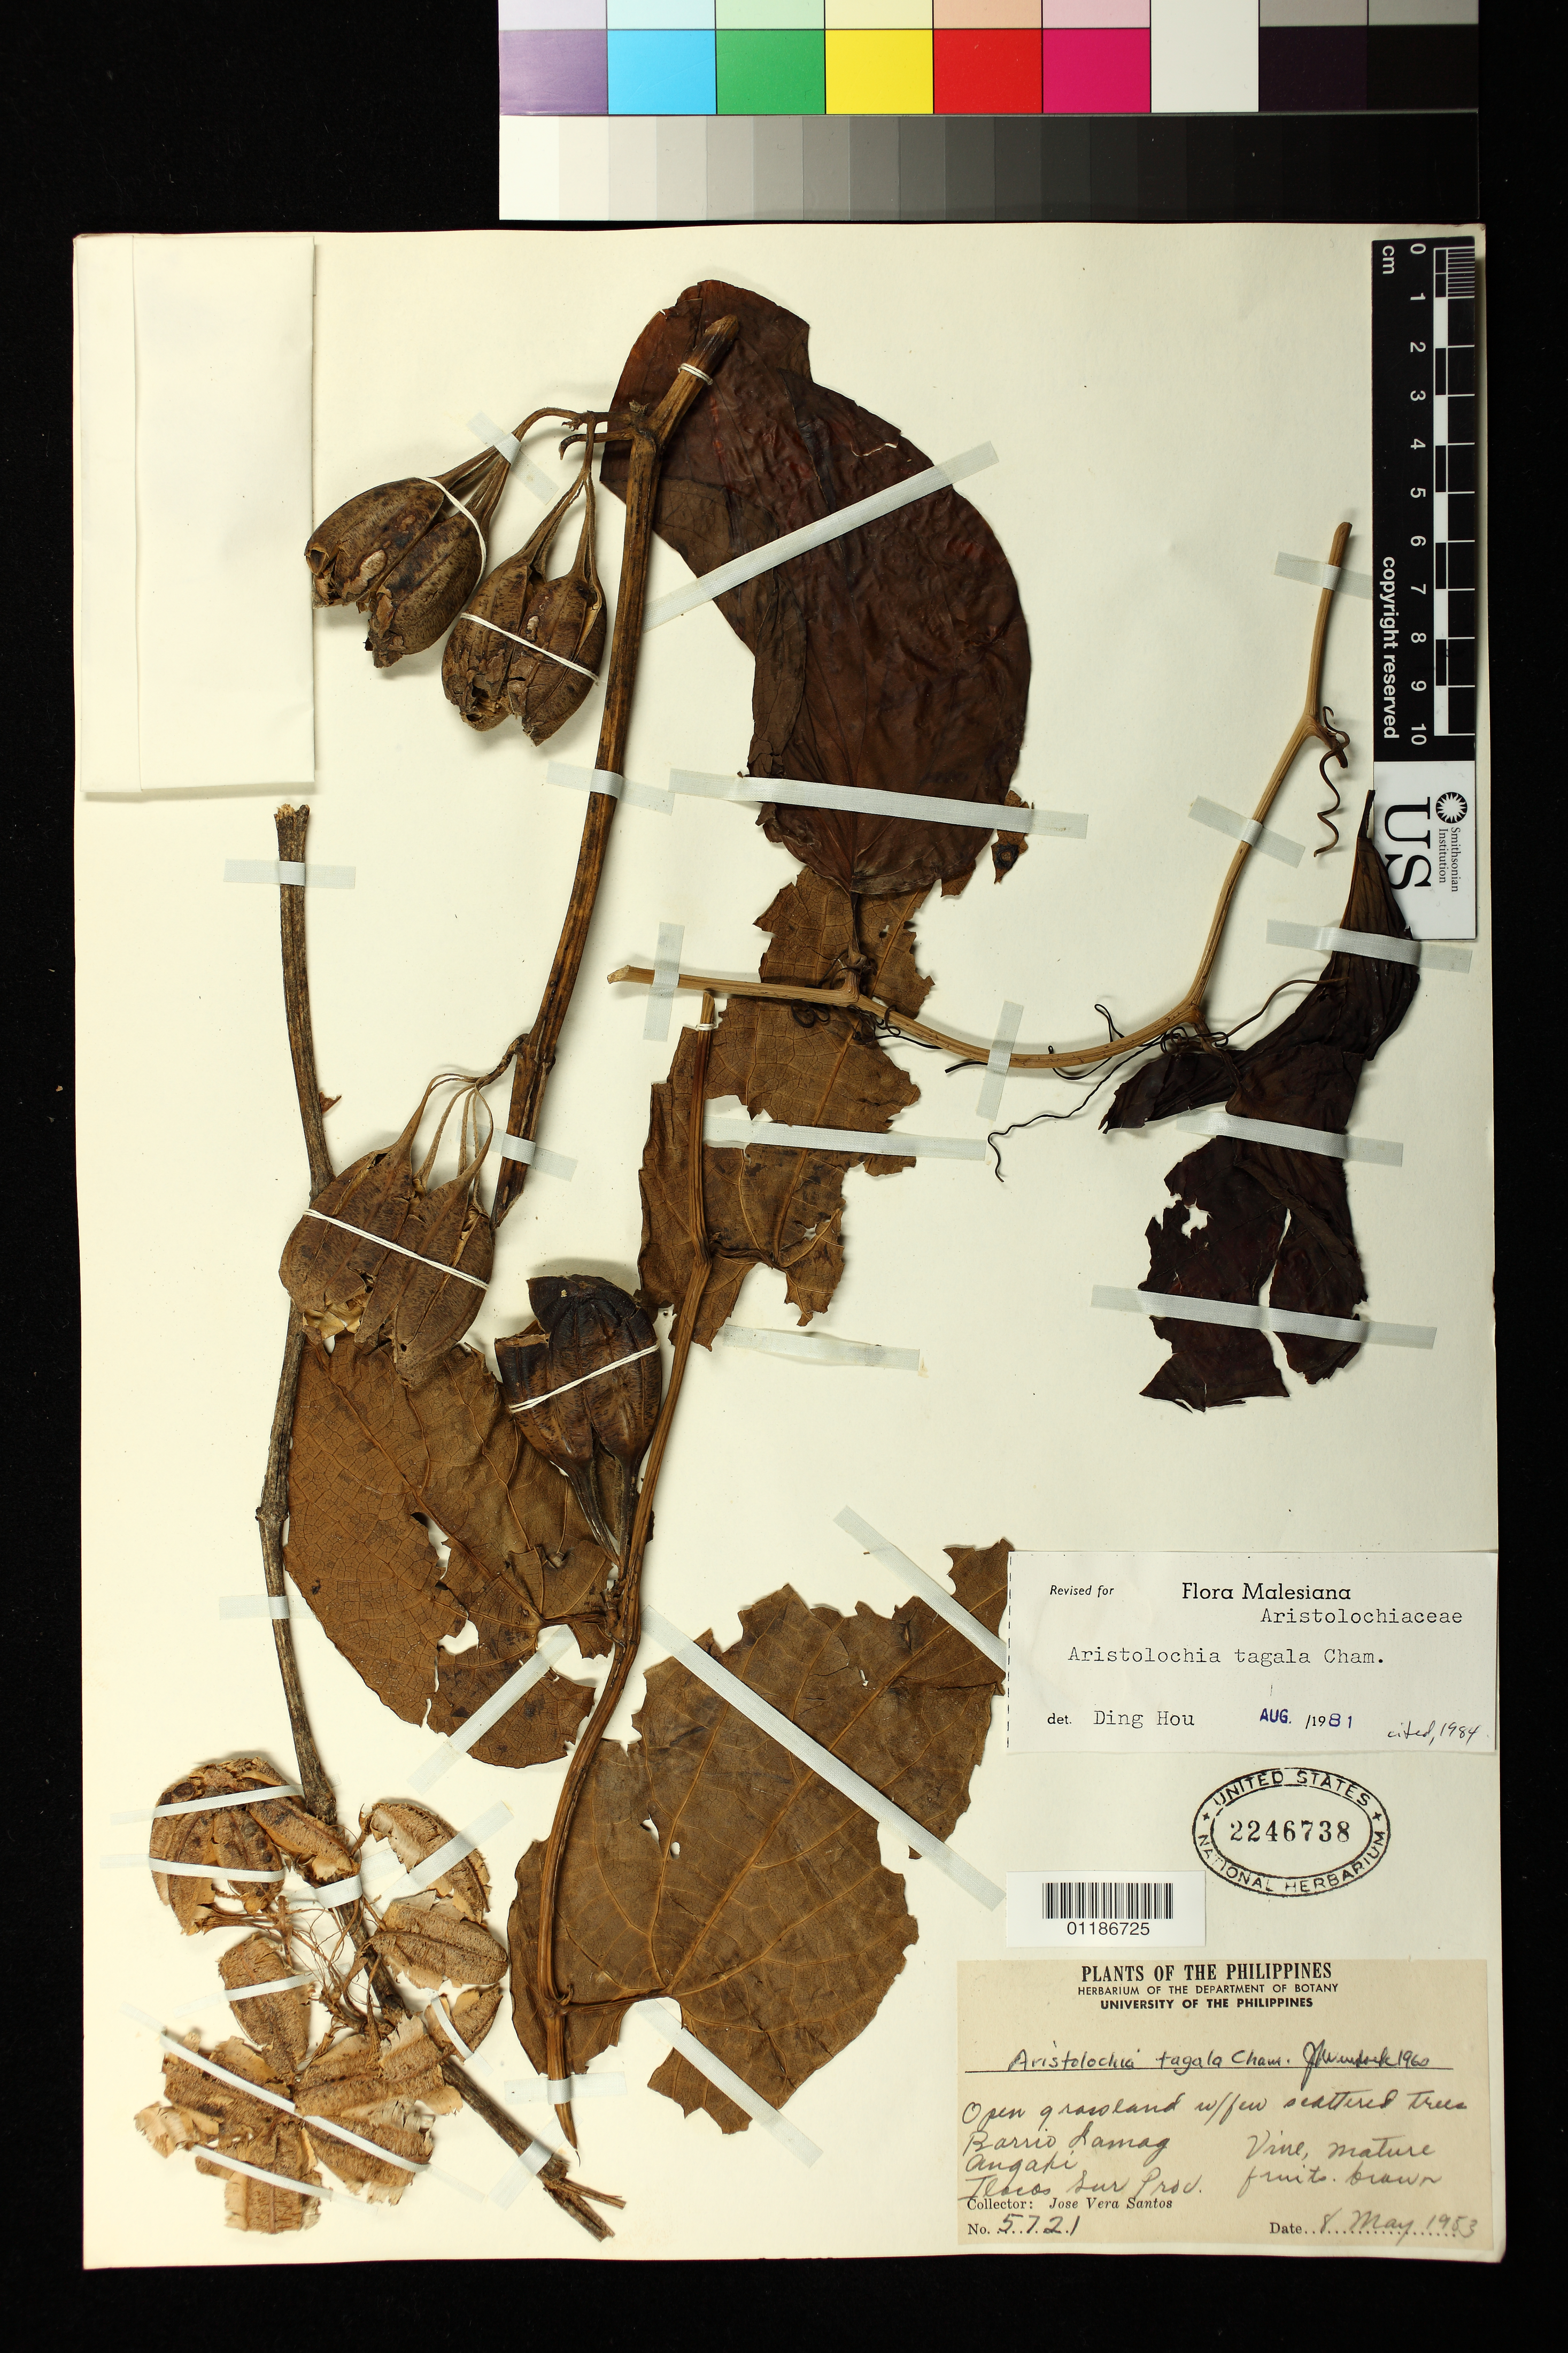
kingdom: Plantae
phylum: Tracheophyta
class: Magnoliopsida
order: Piperales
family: Aristolochiaceae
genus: Aristolochia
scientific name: Aristolochia tagala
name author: Cham.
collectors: J. V. Santos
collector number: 5721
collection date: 1953-05-08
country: Philippines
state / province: Ilocos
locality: Barrio Lamag, Angati, Ilocos Sur Prov.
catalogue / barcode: US 2246738